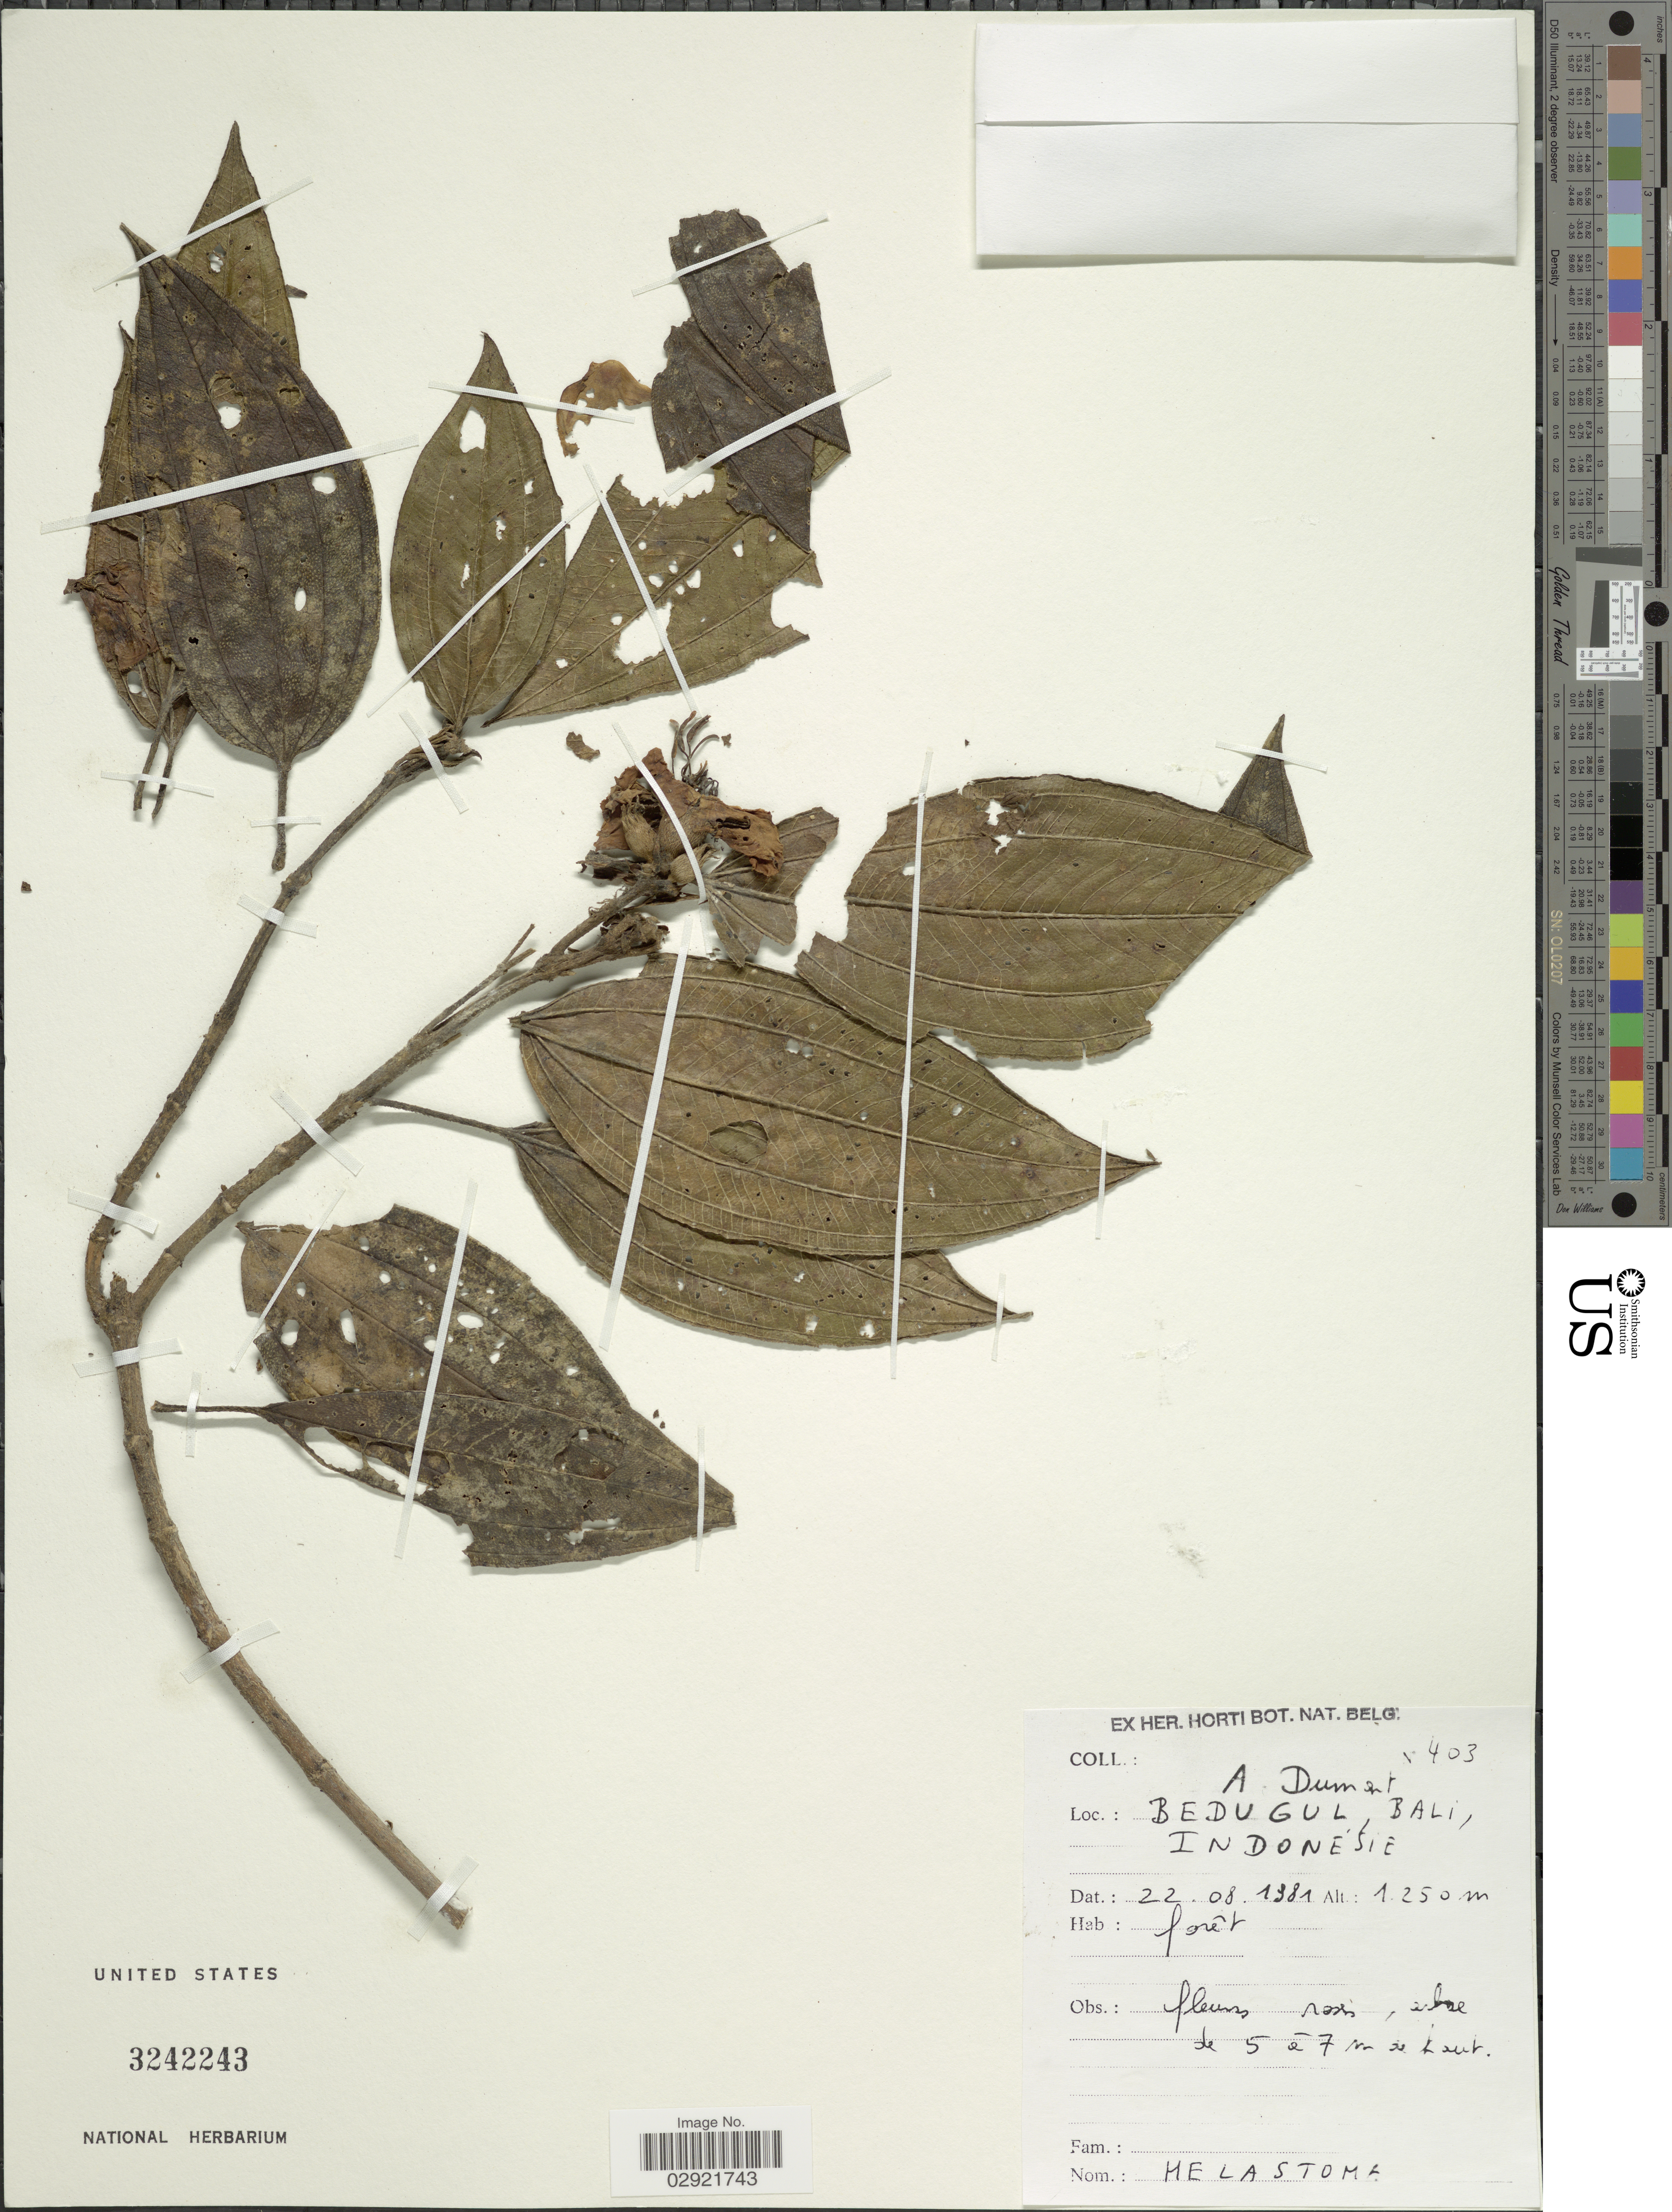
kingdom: Plantae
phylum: Tracheophyta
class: Magnoliopsida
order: Myrtales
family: Melastomataceae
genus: Melastoma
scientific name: Melastoma sp.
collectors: A. Dumet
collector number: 403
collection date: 1981-08-22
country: Indonesia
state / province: Nusa Tenggara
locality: Bedugul, Bali.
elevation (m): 1250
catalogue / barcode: US 3242243